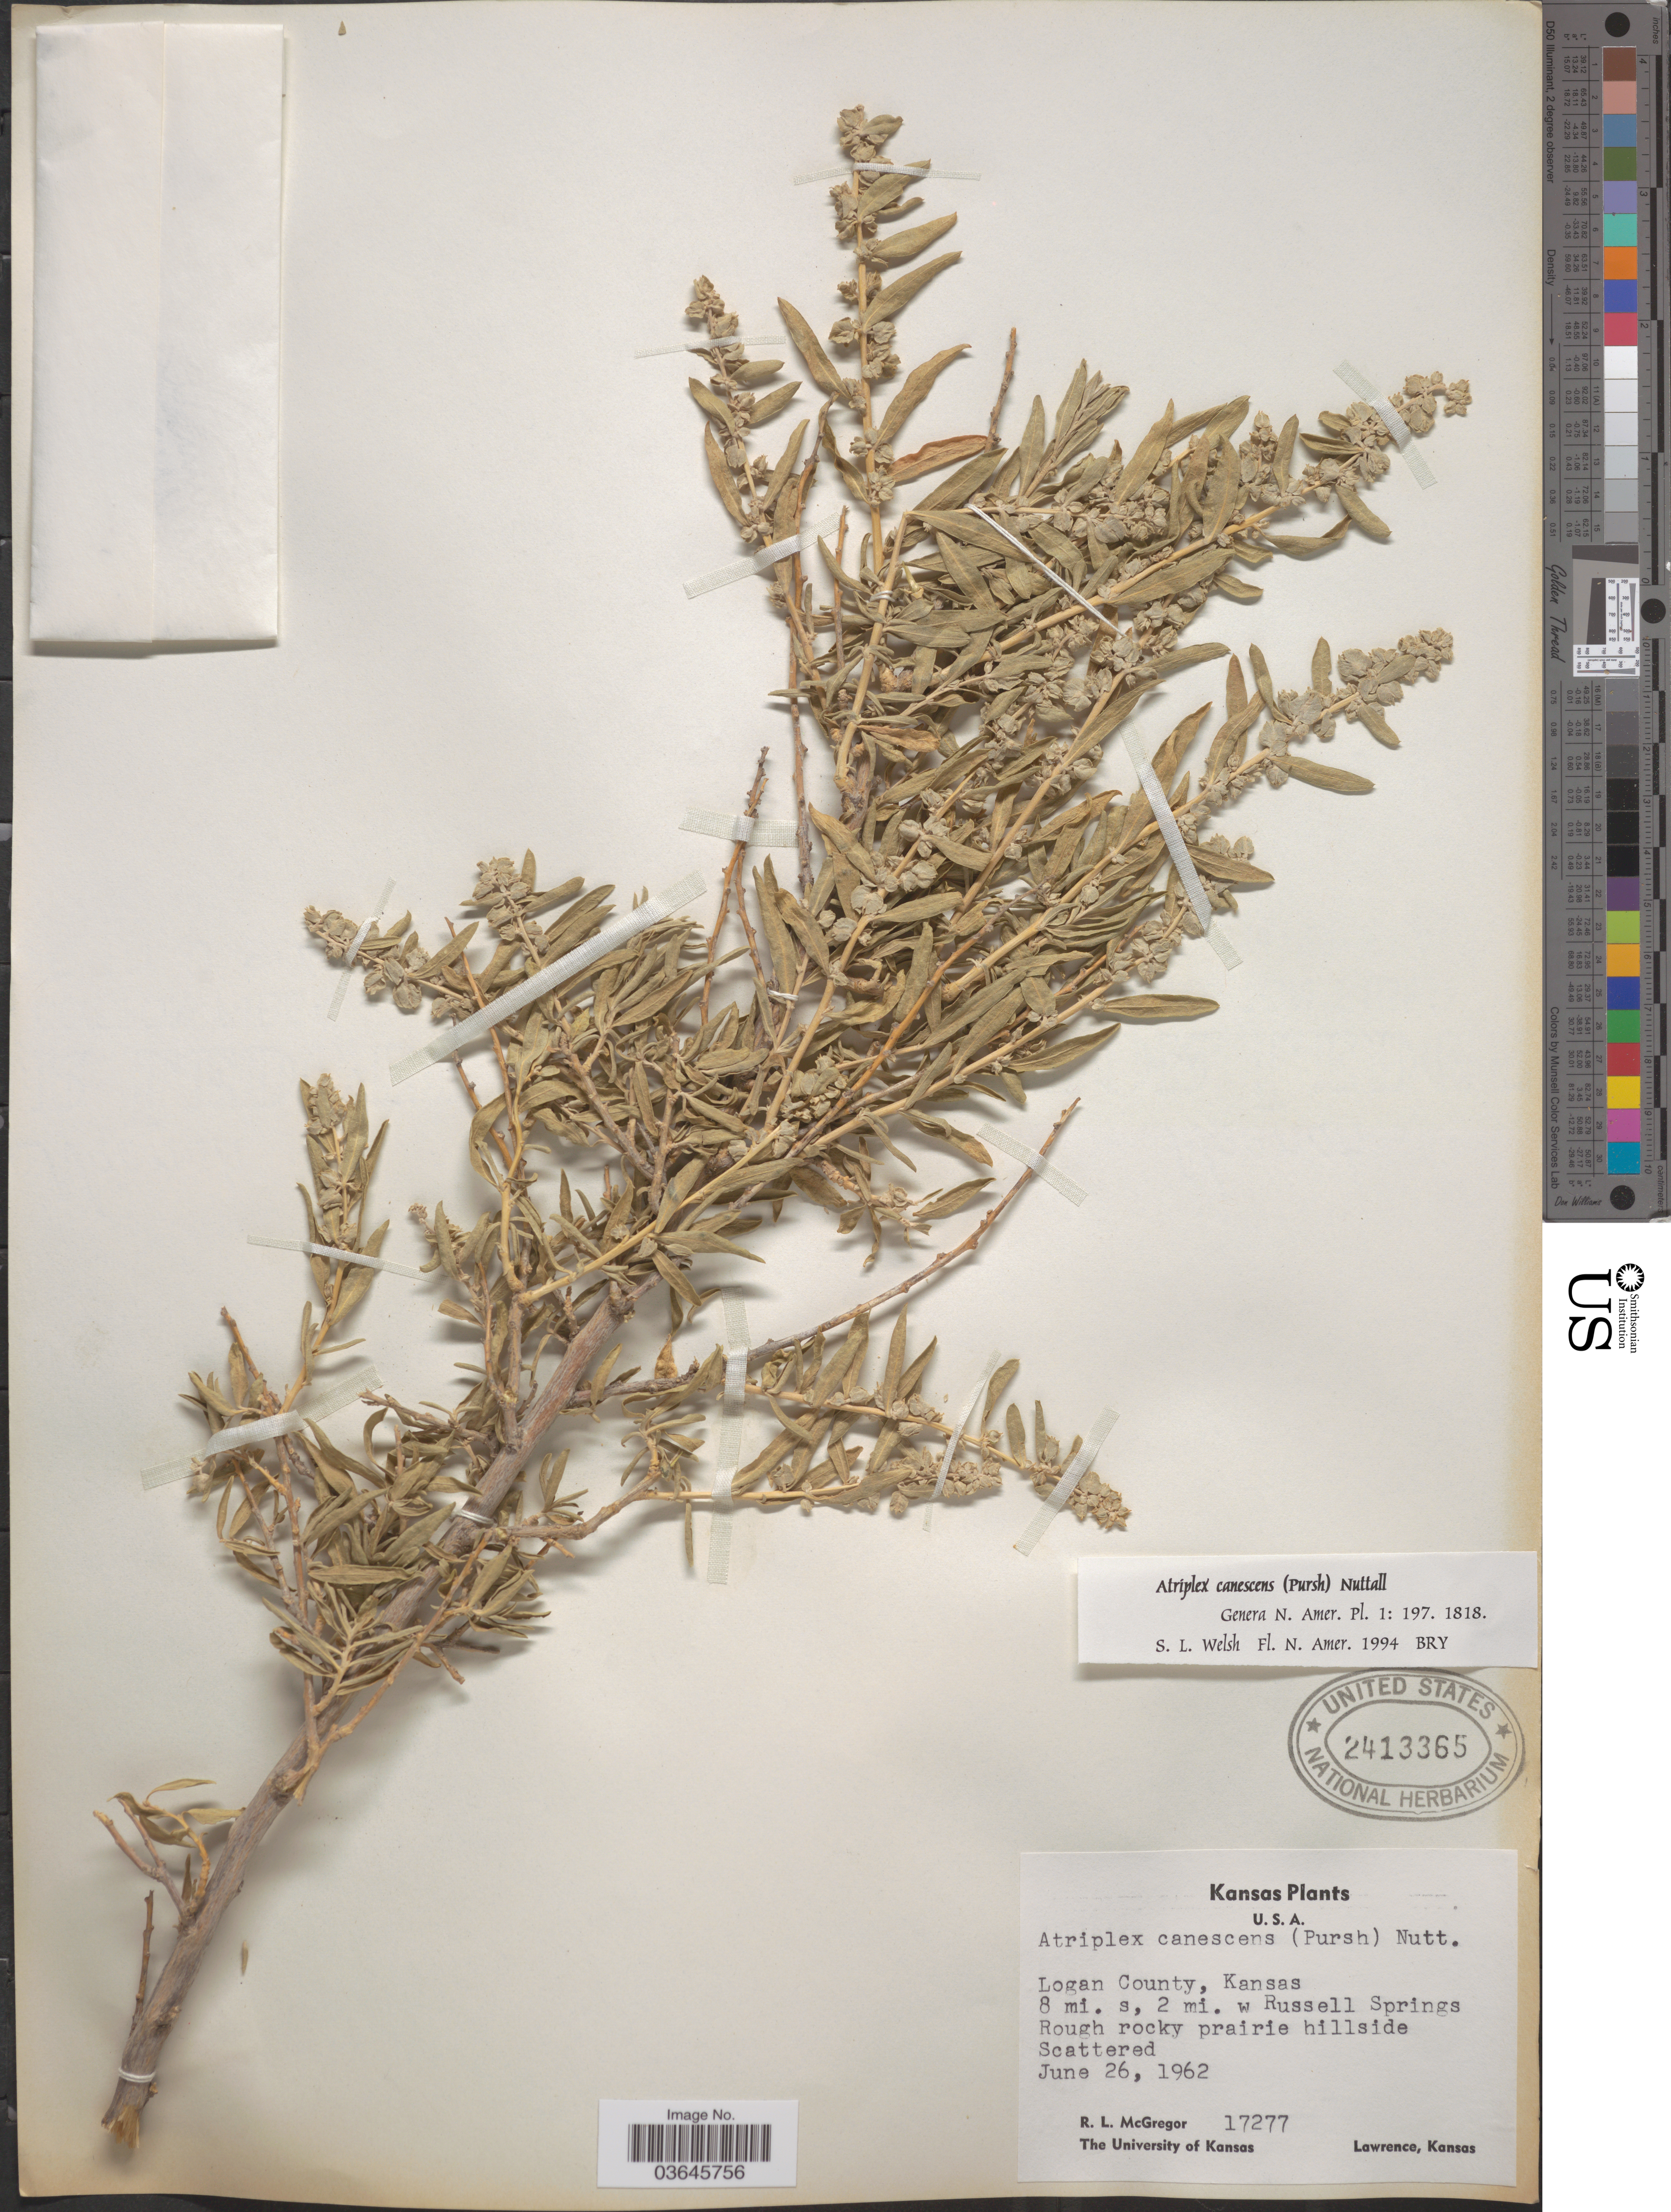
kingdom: Plantae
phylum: Tracheophyta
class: Magnoliopsida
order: Caryophyllales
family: Amaranthaceae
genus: Atriplex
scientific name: Atriplex canescens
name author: (Pursh) Nutt.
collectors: R. McGregor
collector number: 17277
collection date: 1962-06-26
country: United States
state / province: Kansas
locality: Logan County. 8 mi. s, 2 mi. w Russell Springs.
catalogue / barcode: US 2413365